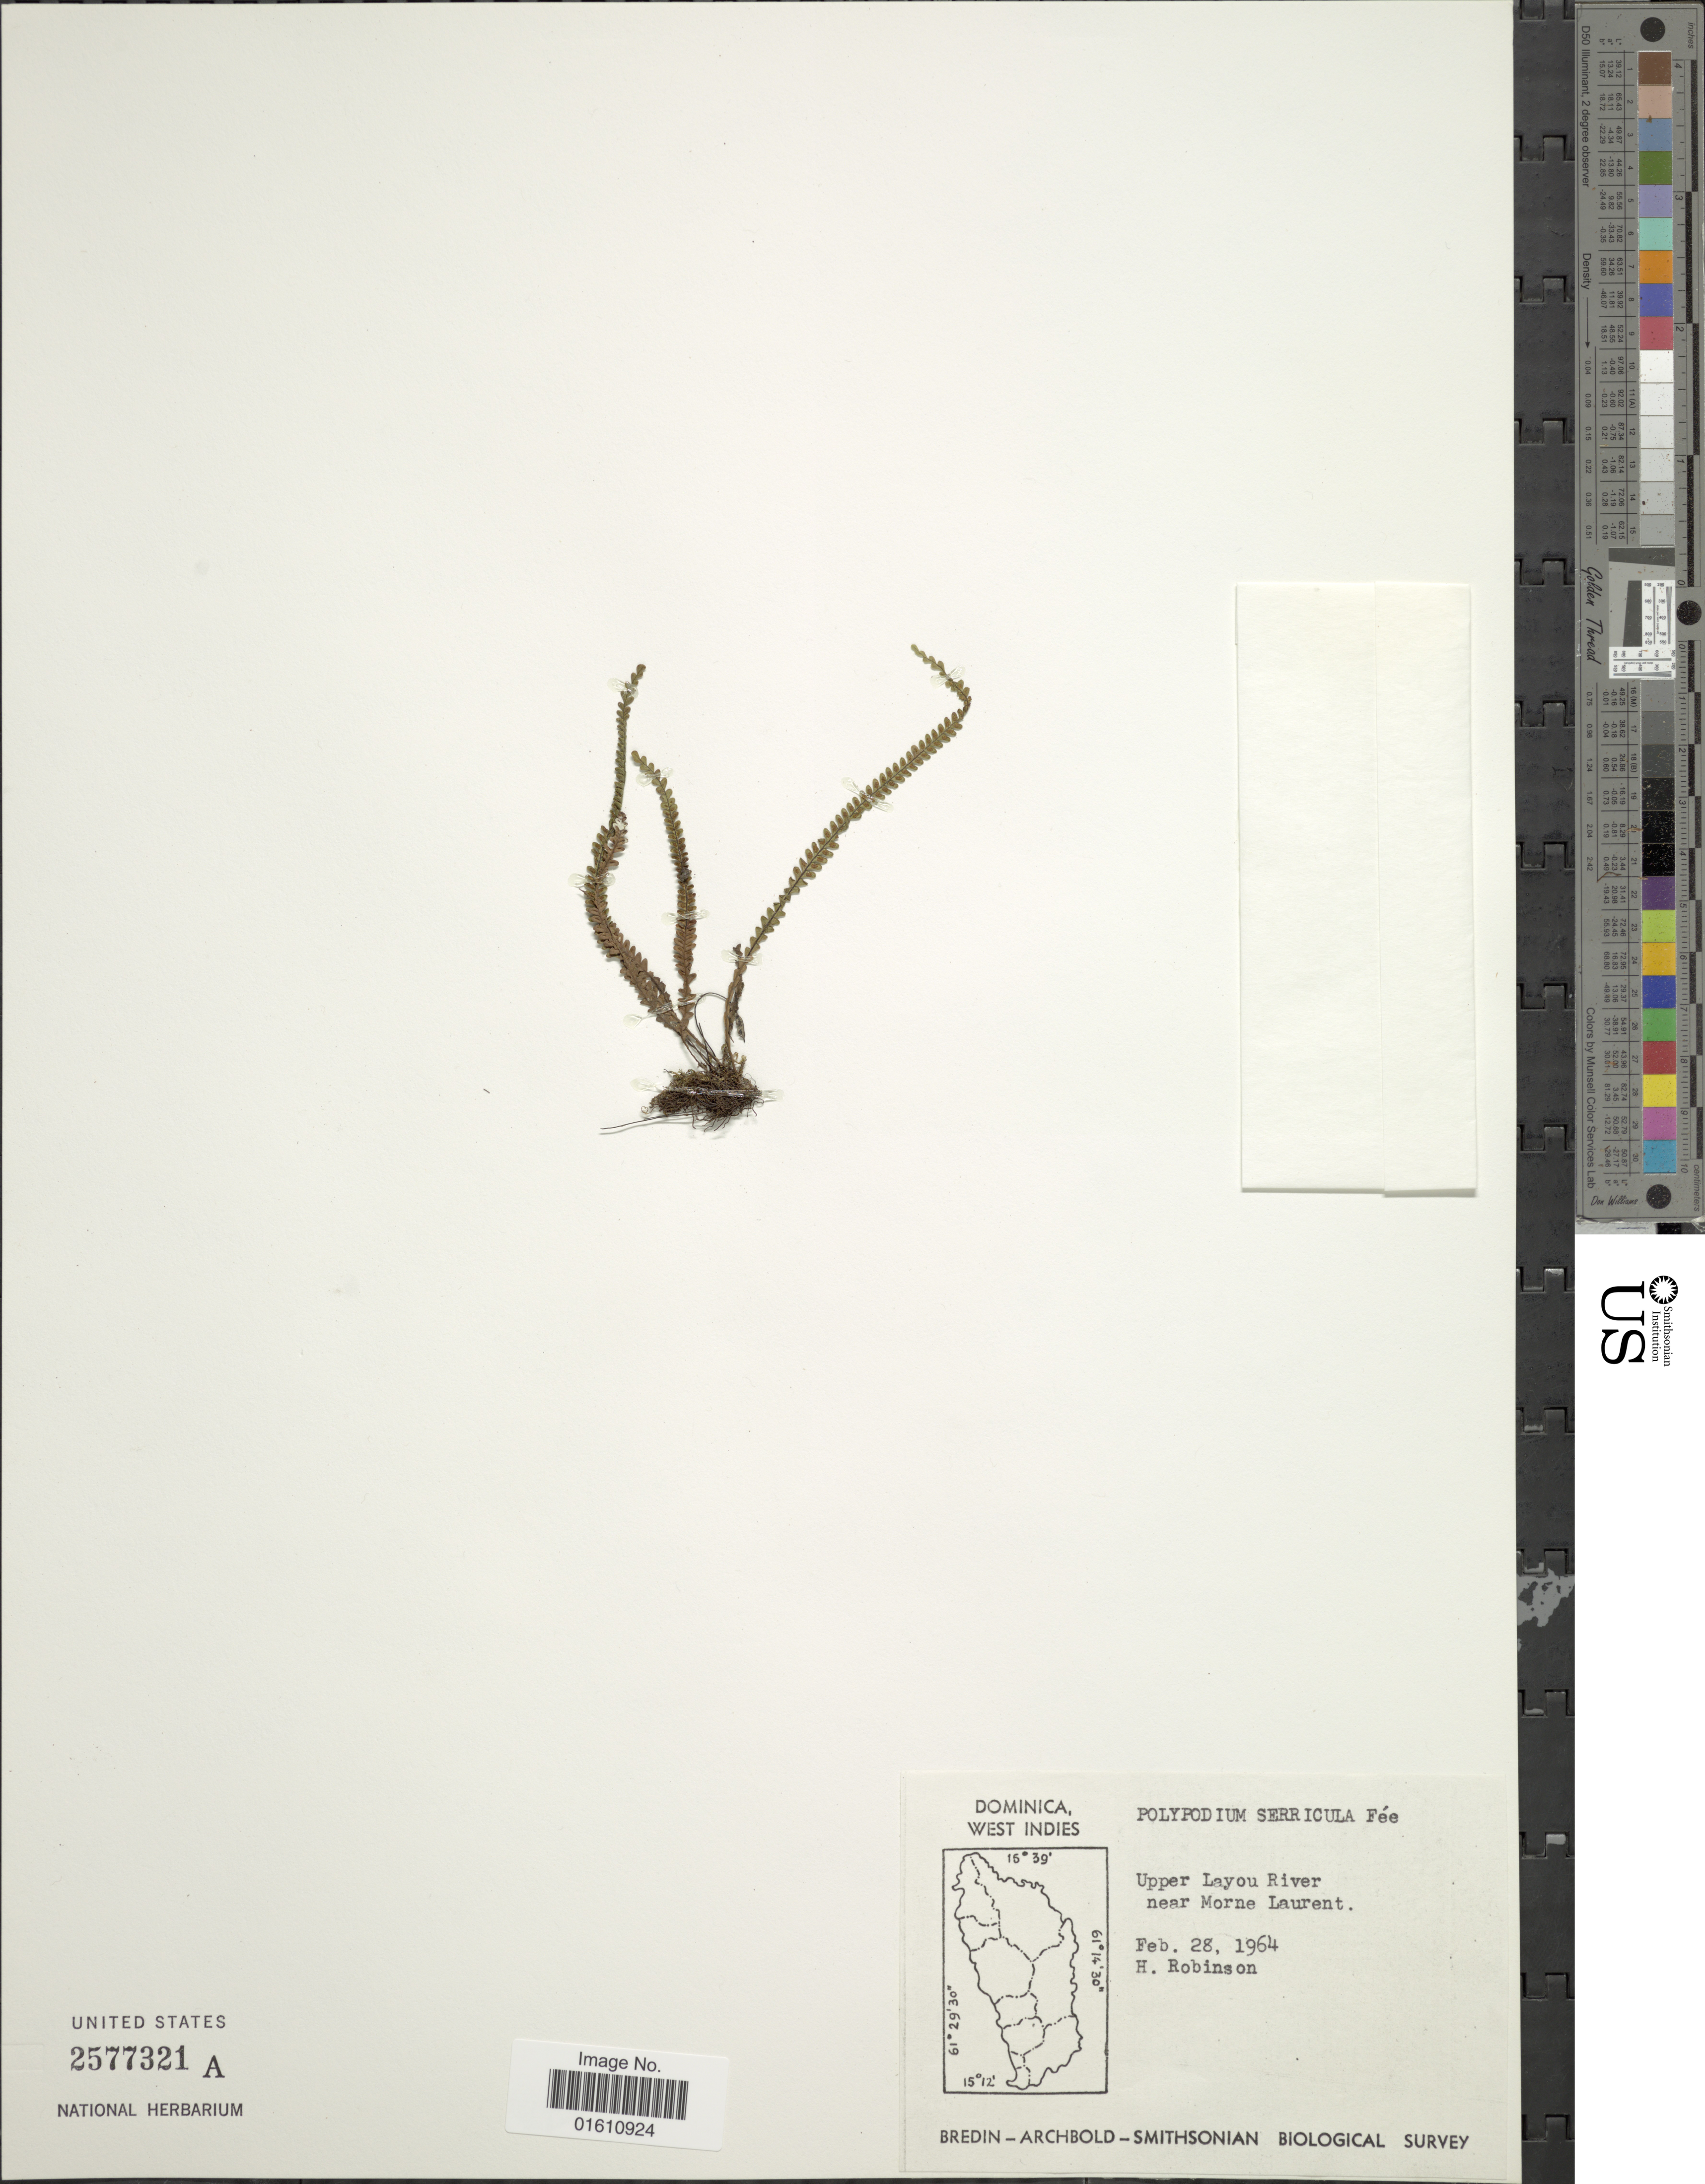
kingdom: Plantae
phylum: Tracheophyta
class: Polypodiopsida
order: Polypodiales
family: Polypodiaceae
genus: Moranopteris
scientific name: Moranopteris serricula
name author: (Fée) R. Y. Hirai & J. Prado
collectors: C. Brobinson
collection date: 1964-02-28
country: Dominica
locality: Dominica, West Indies, Upper Layou River, near Morne Laurent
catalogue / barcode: US 2577321A